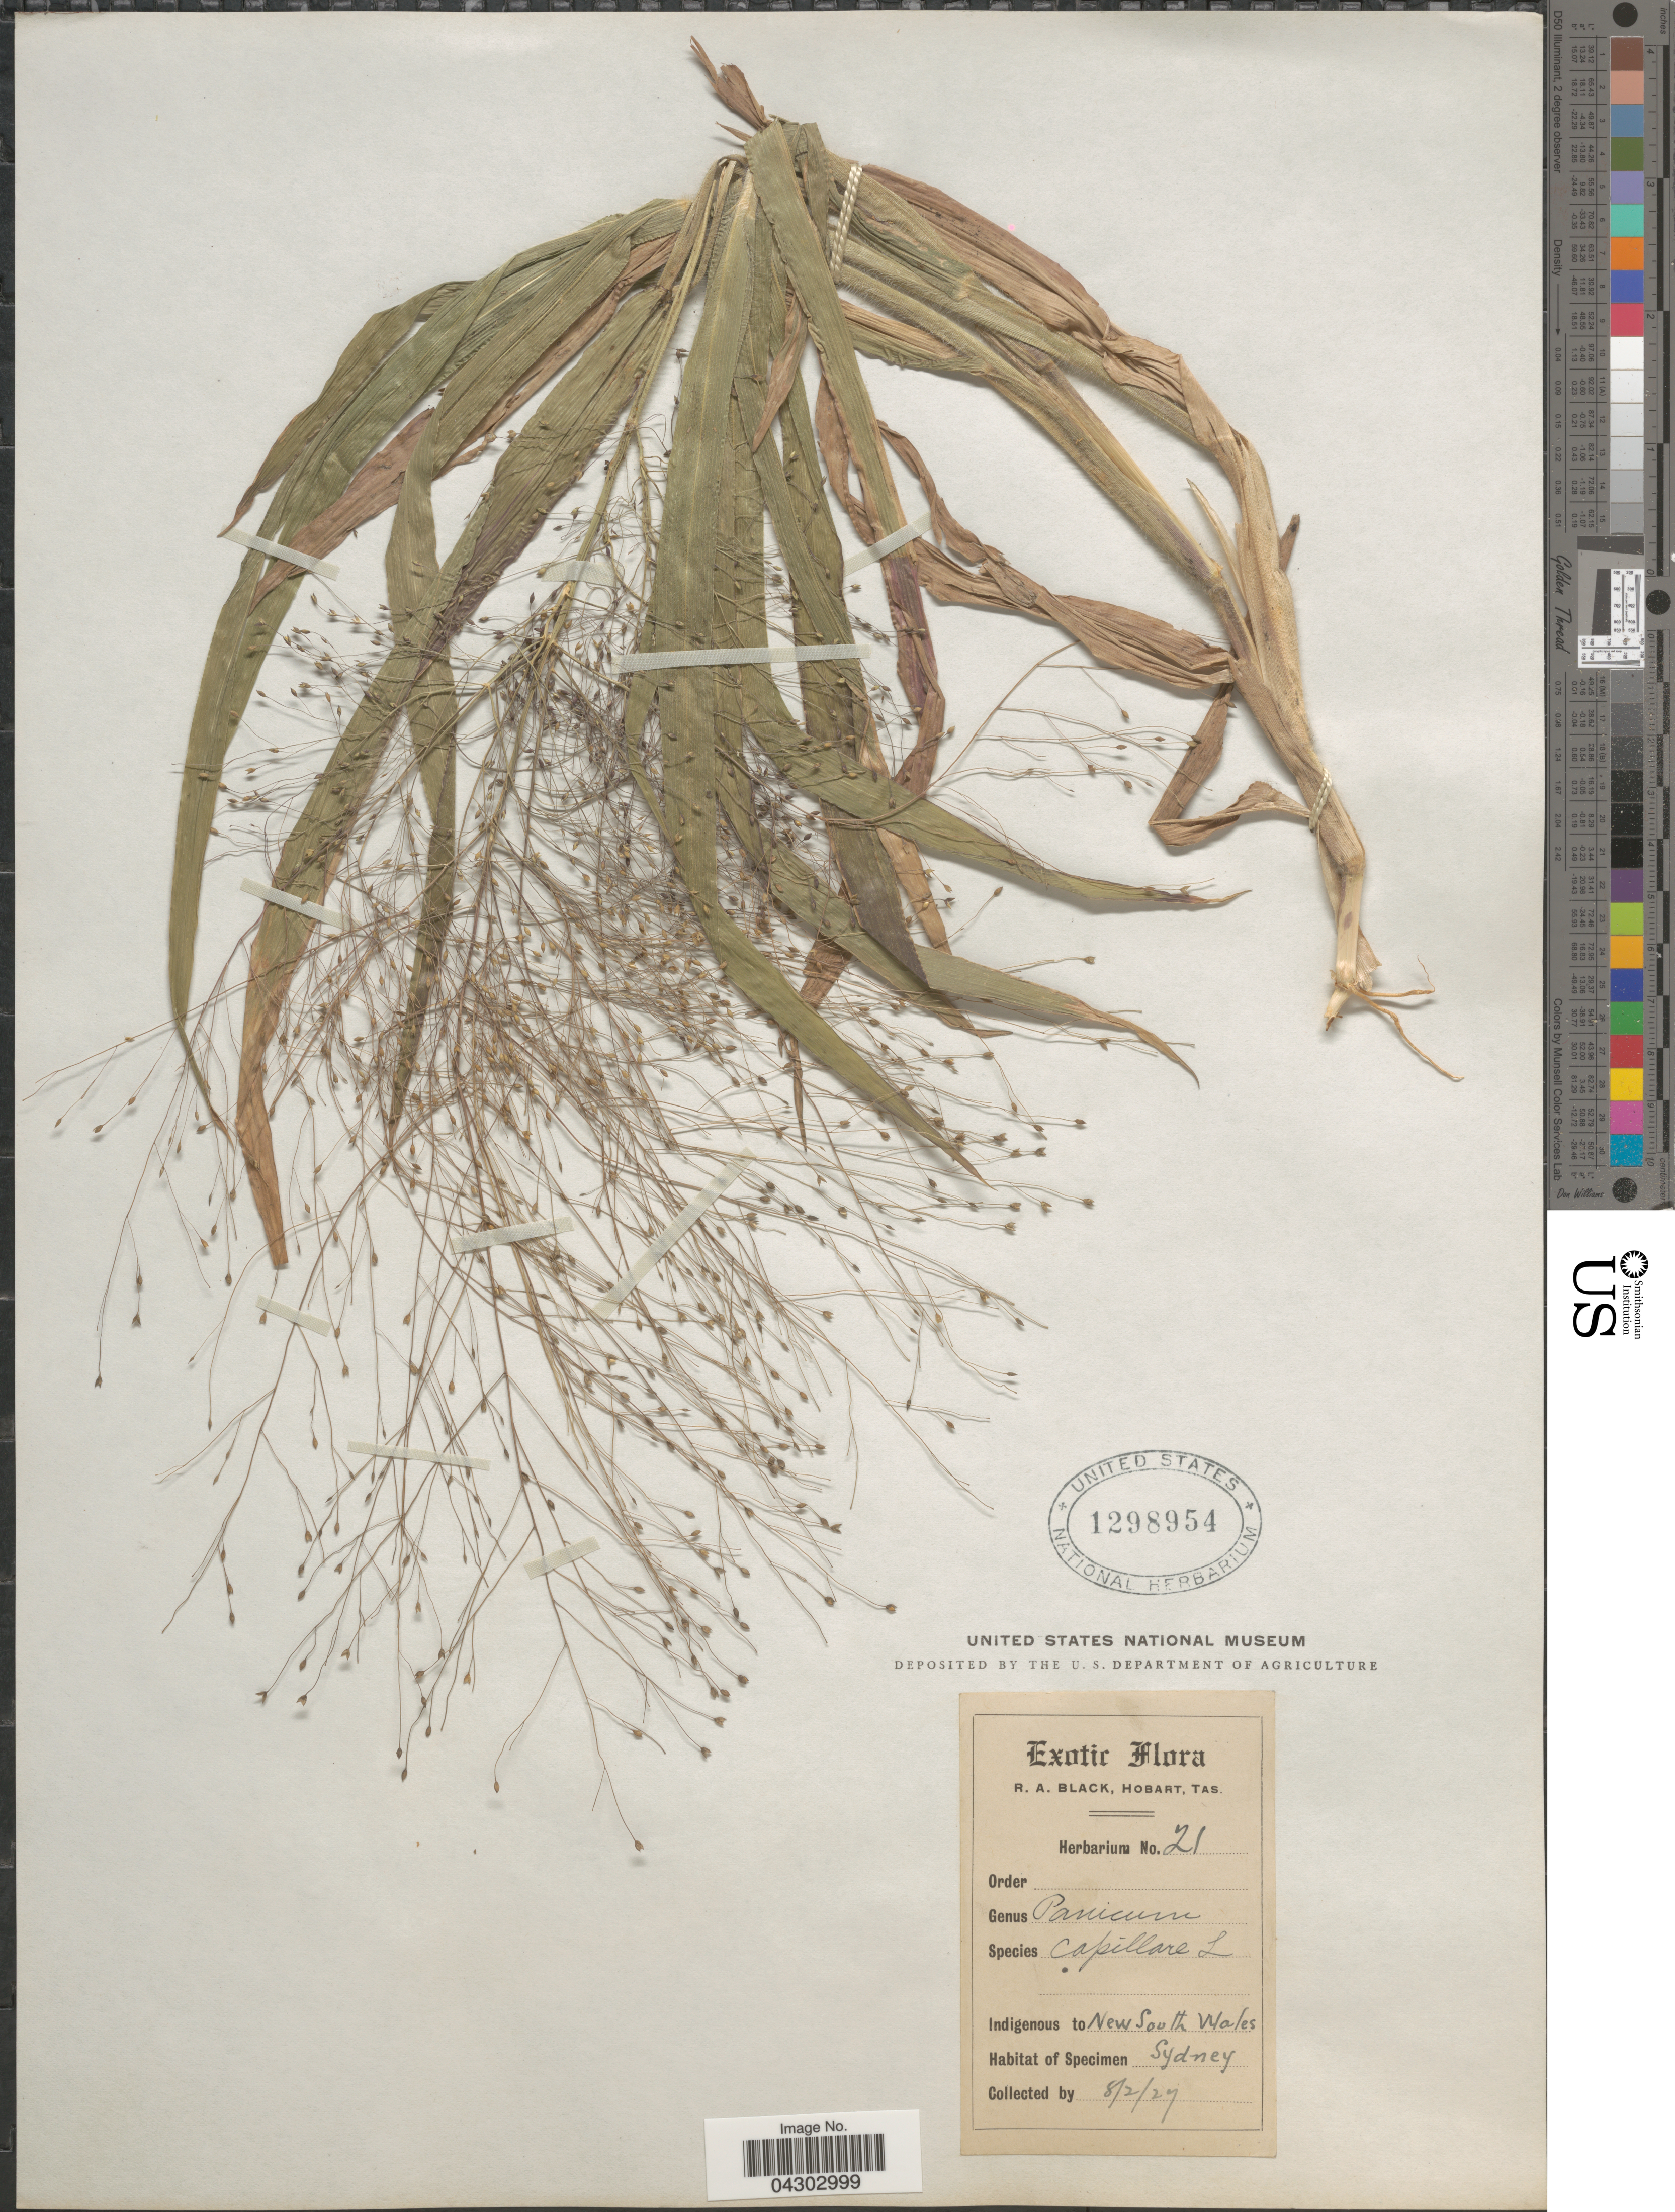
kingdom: Plantae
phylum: Tracheophyta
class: Liliopsida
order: Poales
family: Poaceae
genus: Panicum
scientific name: Panicum capillare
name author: L.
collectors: R. A. Black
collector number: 21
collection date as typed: Transcribed d/m/y: 8/2/27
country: Australia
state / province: New South Wales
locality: Sydney.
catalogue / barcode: US 1298954